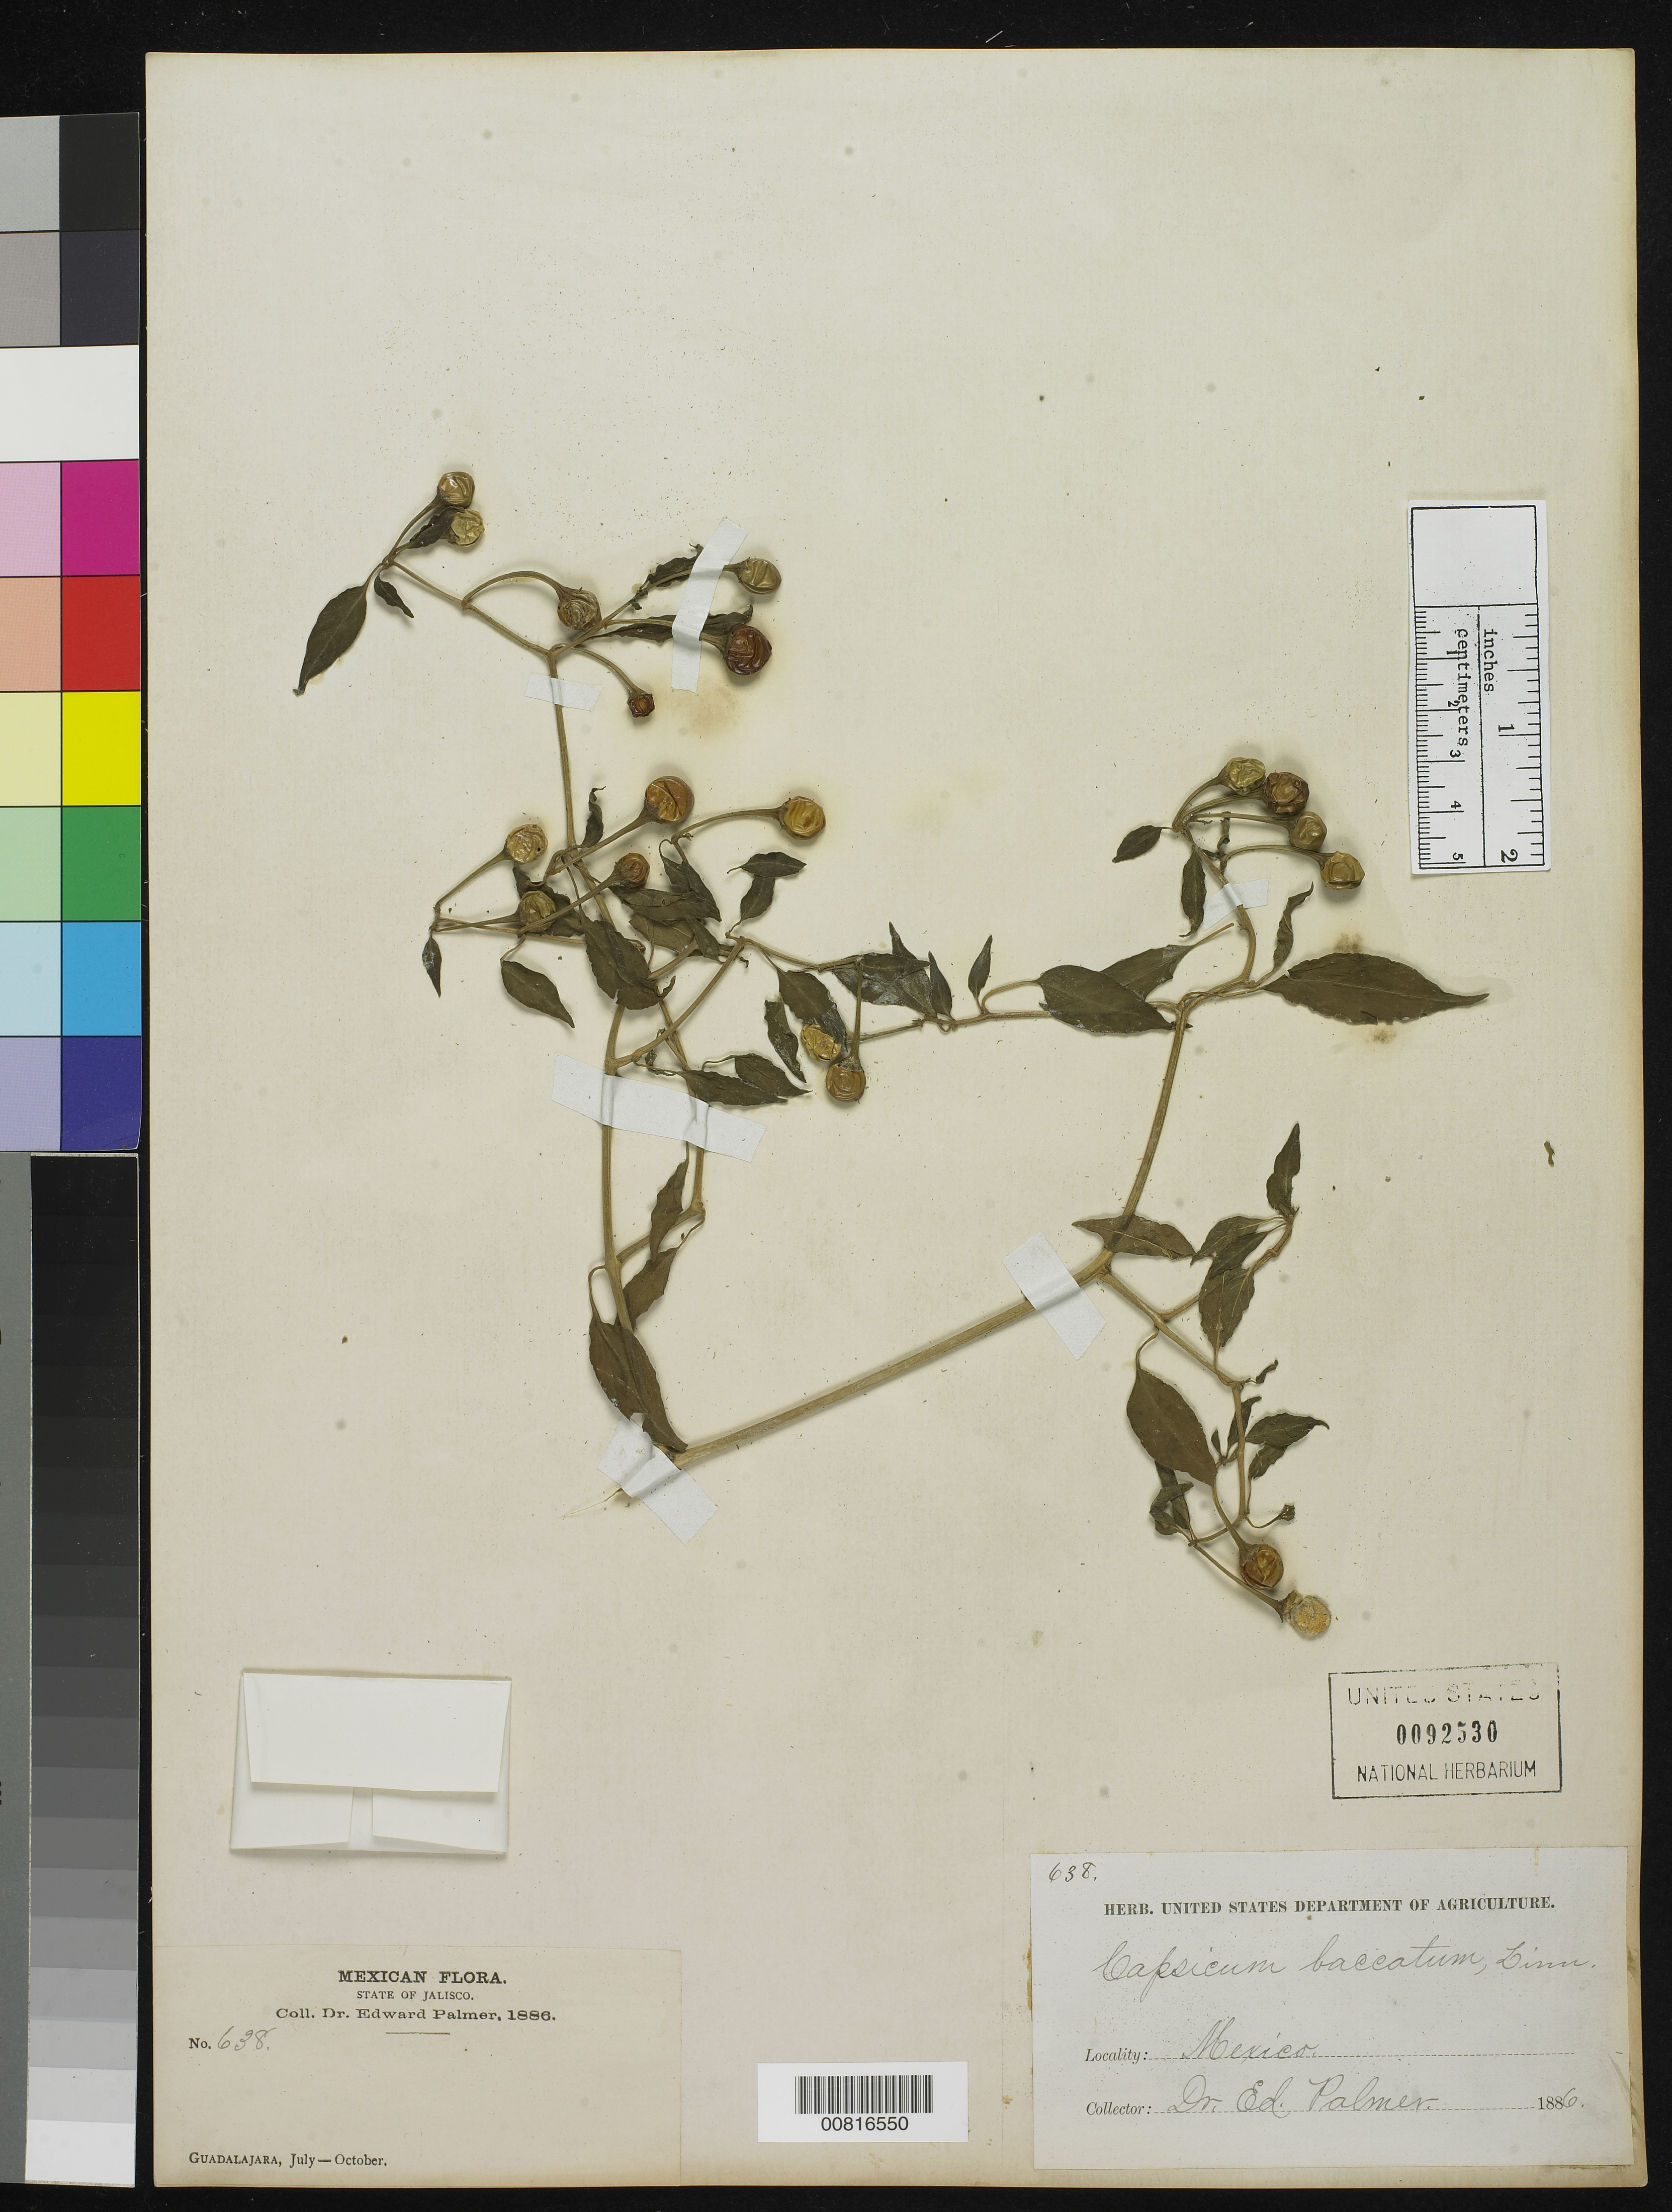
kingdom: Plantae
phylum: Tracheophyta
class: Magnoliopsida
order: Solanales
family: Solanaceae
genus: Capsicum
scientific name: Capsicum baccatum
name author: L.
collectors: E. Palmer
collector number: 638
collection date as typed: Jul 1886 to -- Oct 1886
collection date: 1886-07/1886-10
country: Mexico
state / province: Jalisco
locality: Guadalajara, Jalisco.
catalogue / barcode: US 92530